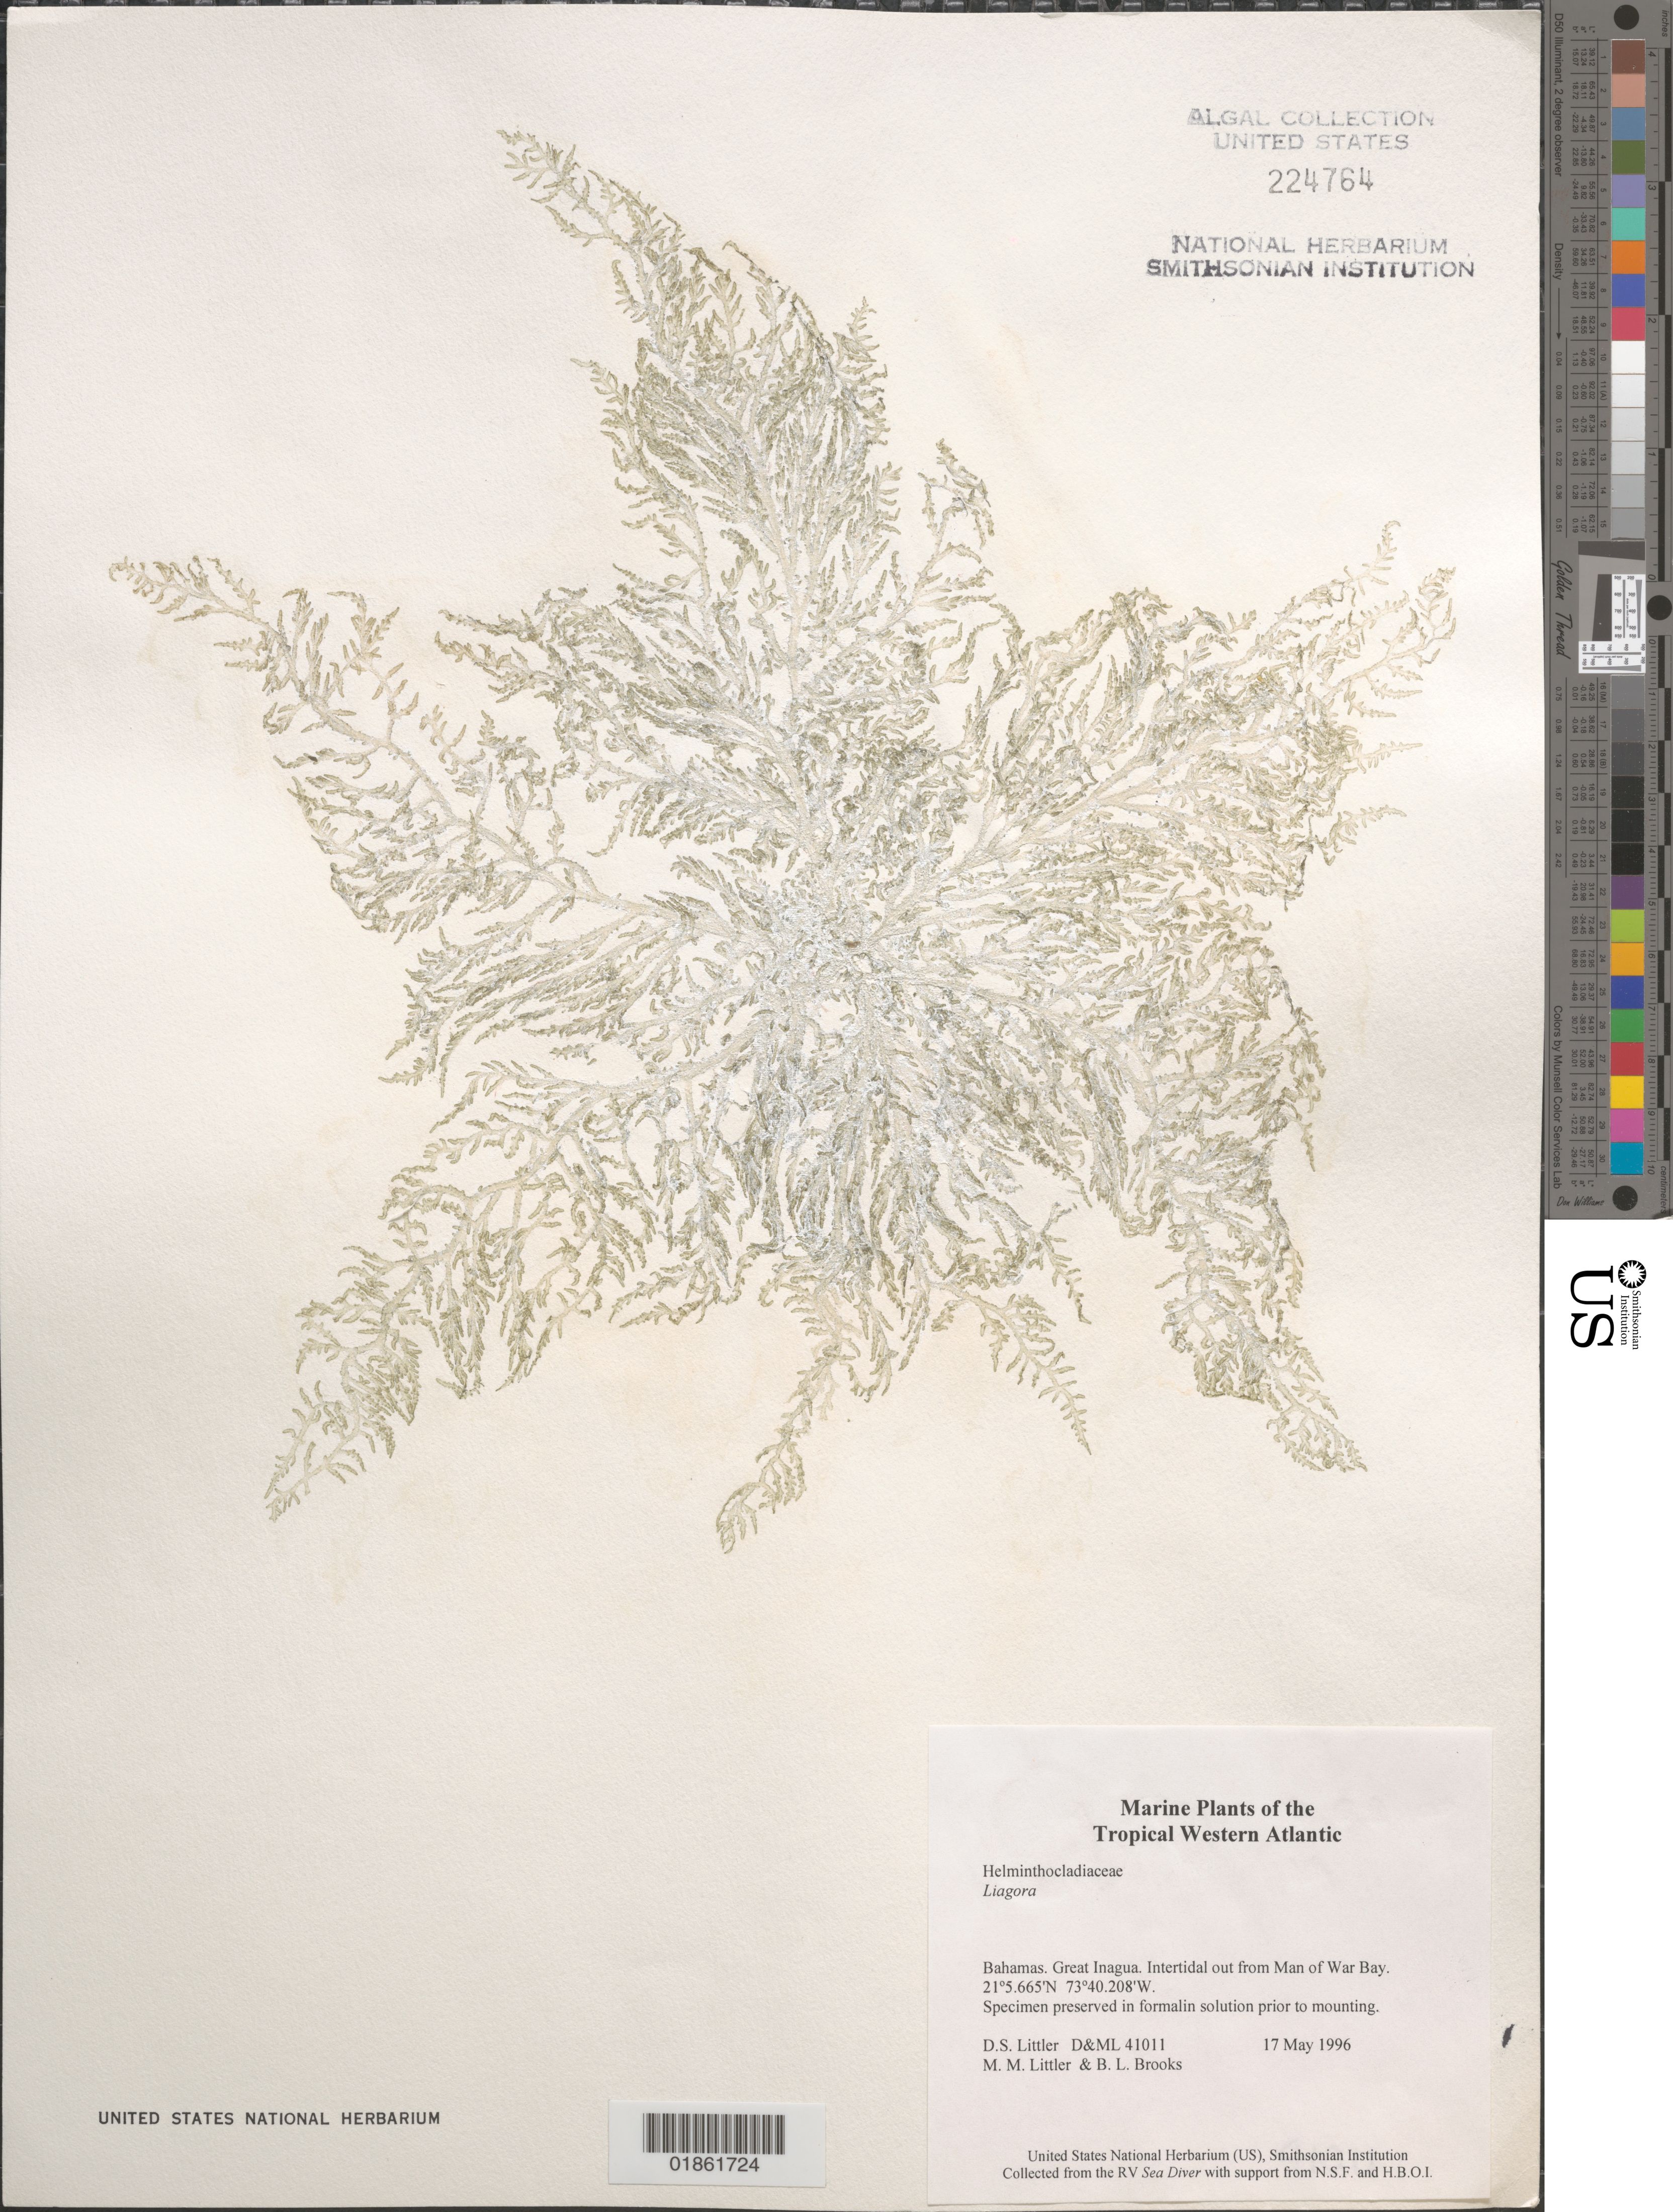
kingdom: Plantae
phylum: Rhodophyta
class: Florideophyceae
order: Nemaliales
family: Liagoraceae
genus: Liagora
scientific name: Liagora sp.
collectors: D. S. Littler & M. M. Littler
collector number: D&ML 41011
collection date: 1996-05-17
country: Bahamas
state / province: Inagua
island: Great Inagua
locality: Great Inagua I. Man-of-War Bay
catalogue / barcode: US 224764